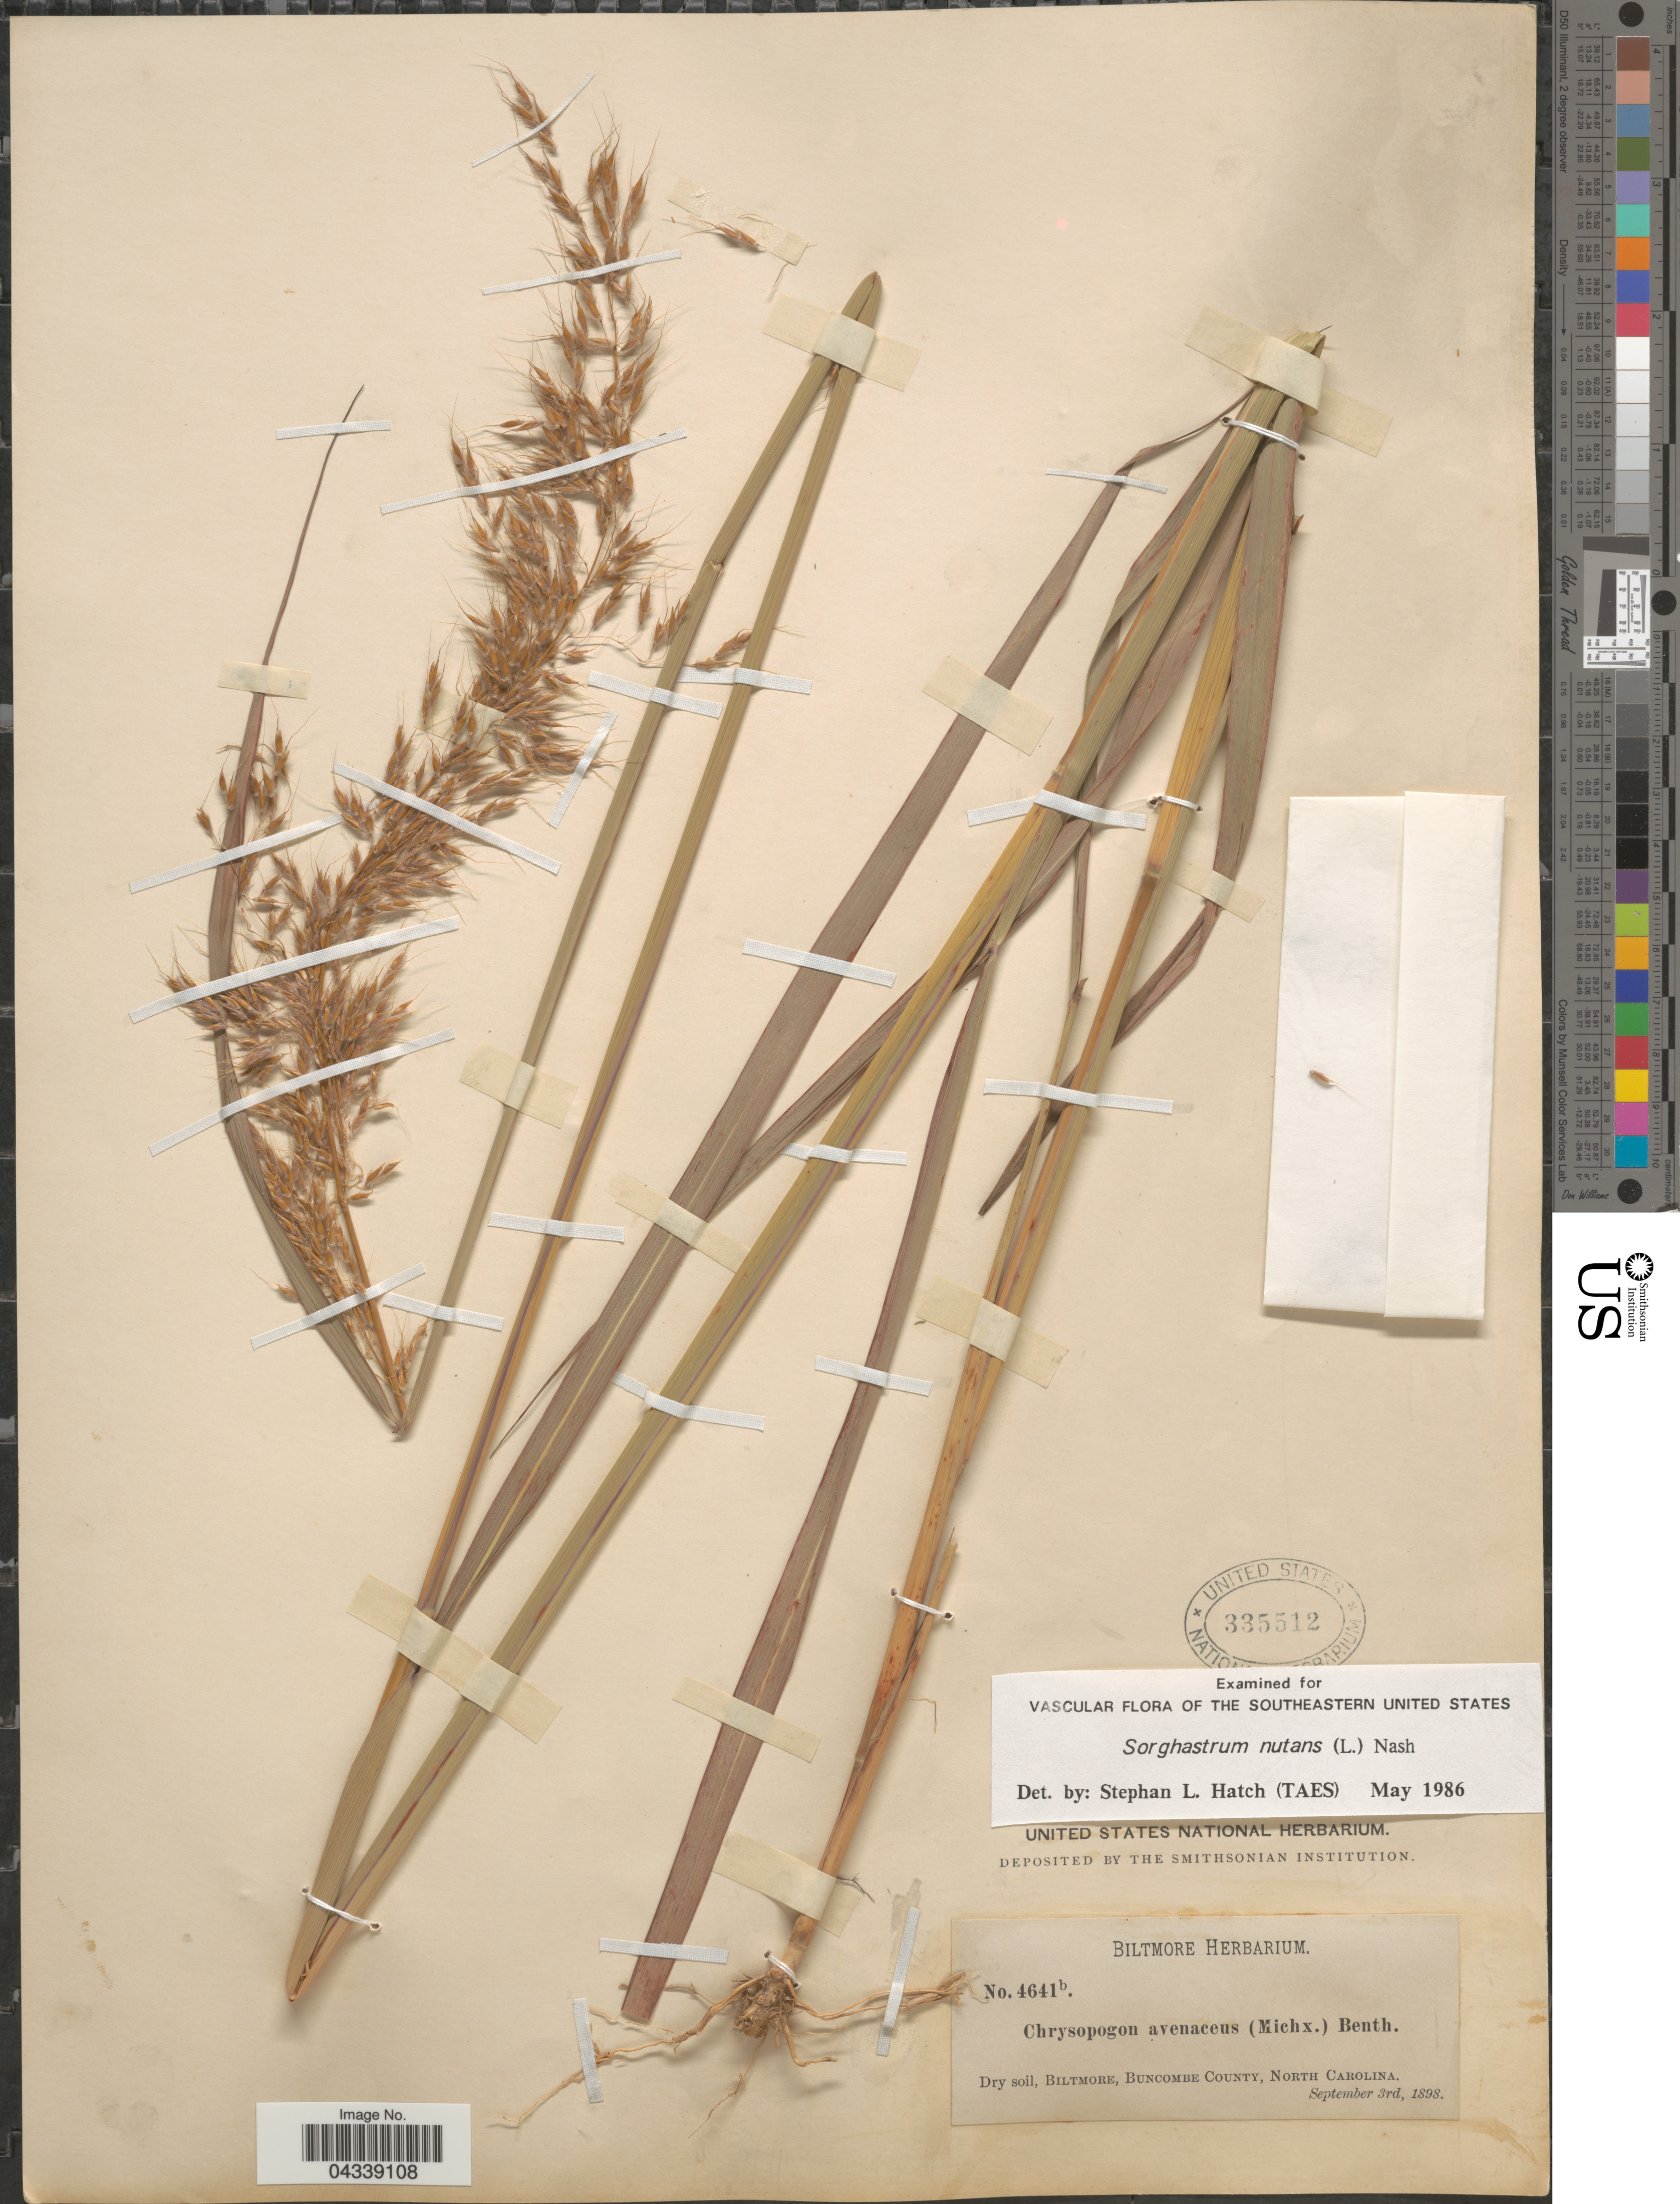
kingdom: Plantae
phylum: Tracheophyta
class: Liliopsida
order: Poales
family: Poaceae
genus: Sorghastrum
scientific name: Sorghastrum nutans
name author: (L.) Nash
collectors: ex herb. Biltmore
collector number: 4641b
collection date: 1898-09-03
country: United States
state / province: North Carolina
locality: Dry soil, Biltmore, Buncombe County.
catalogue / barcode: US 335512